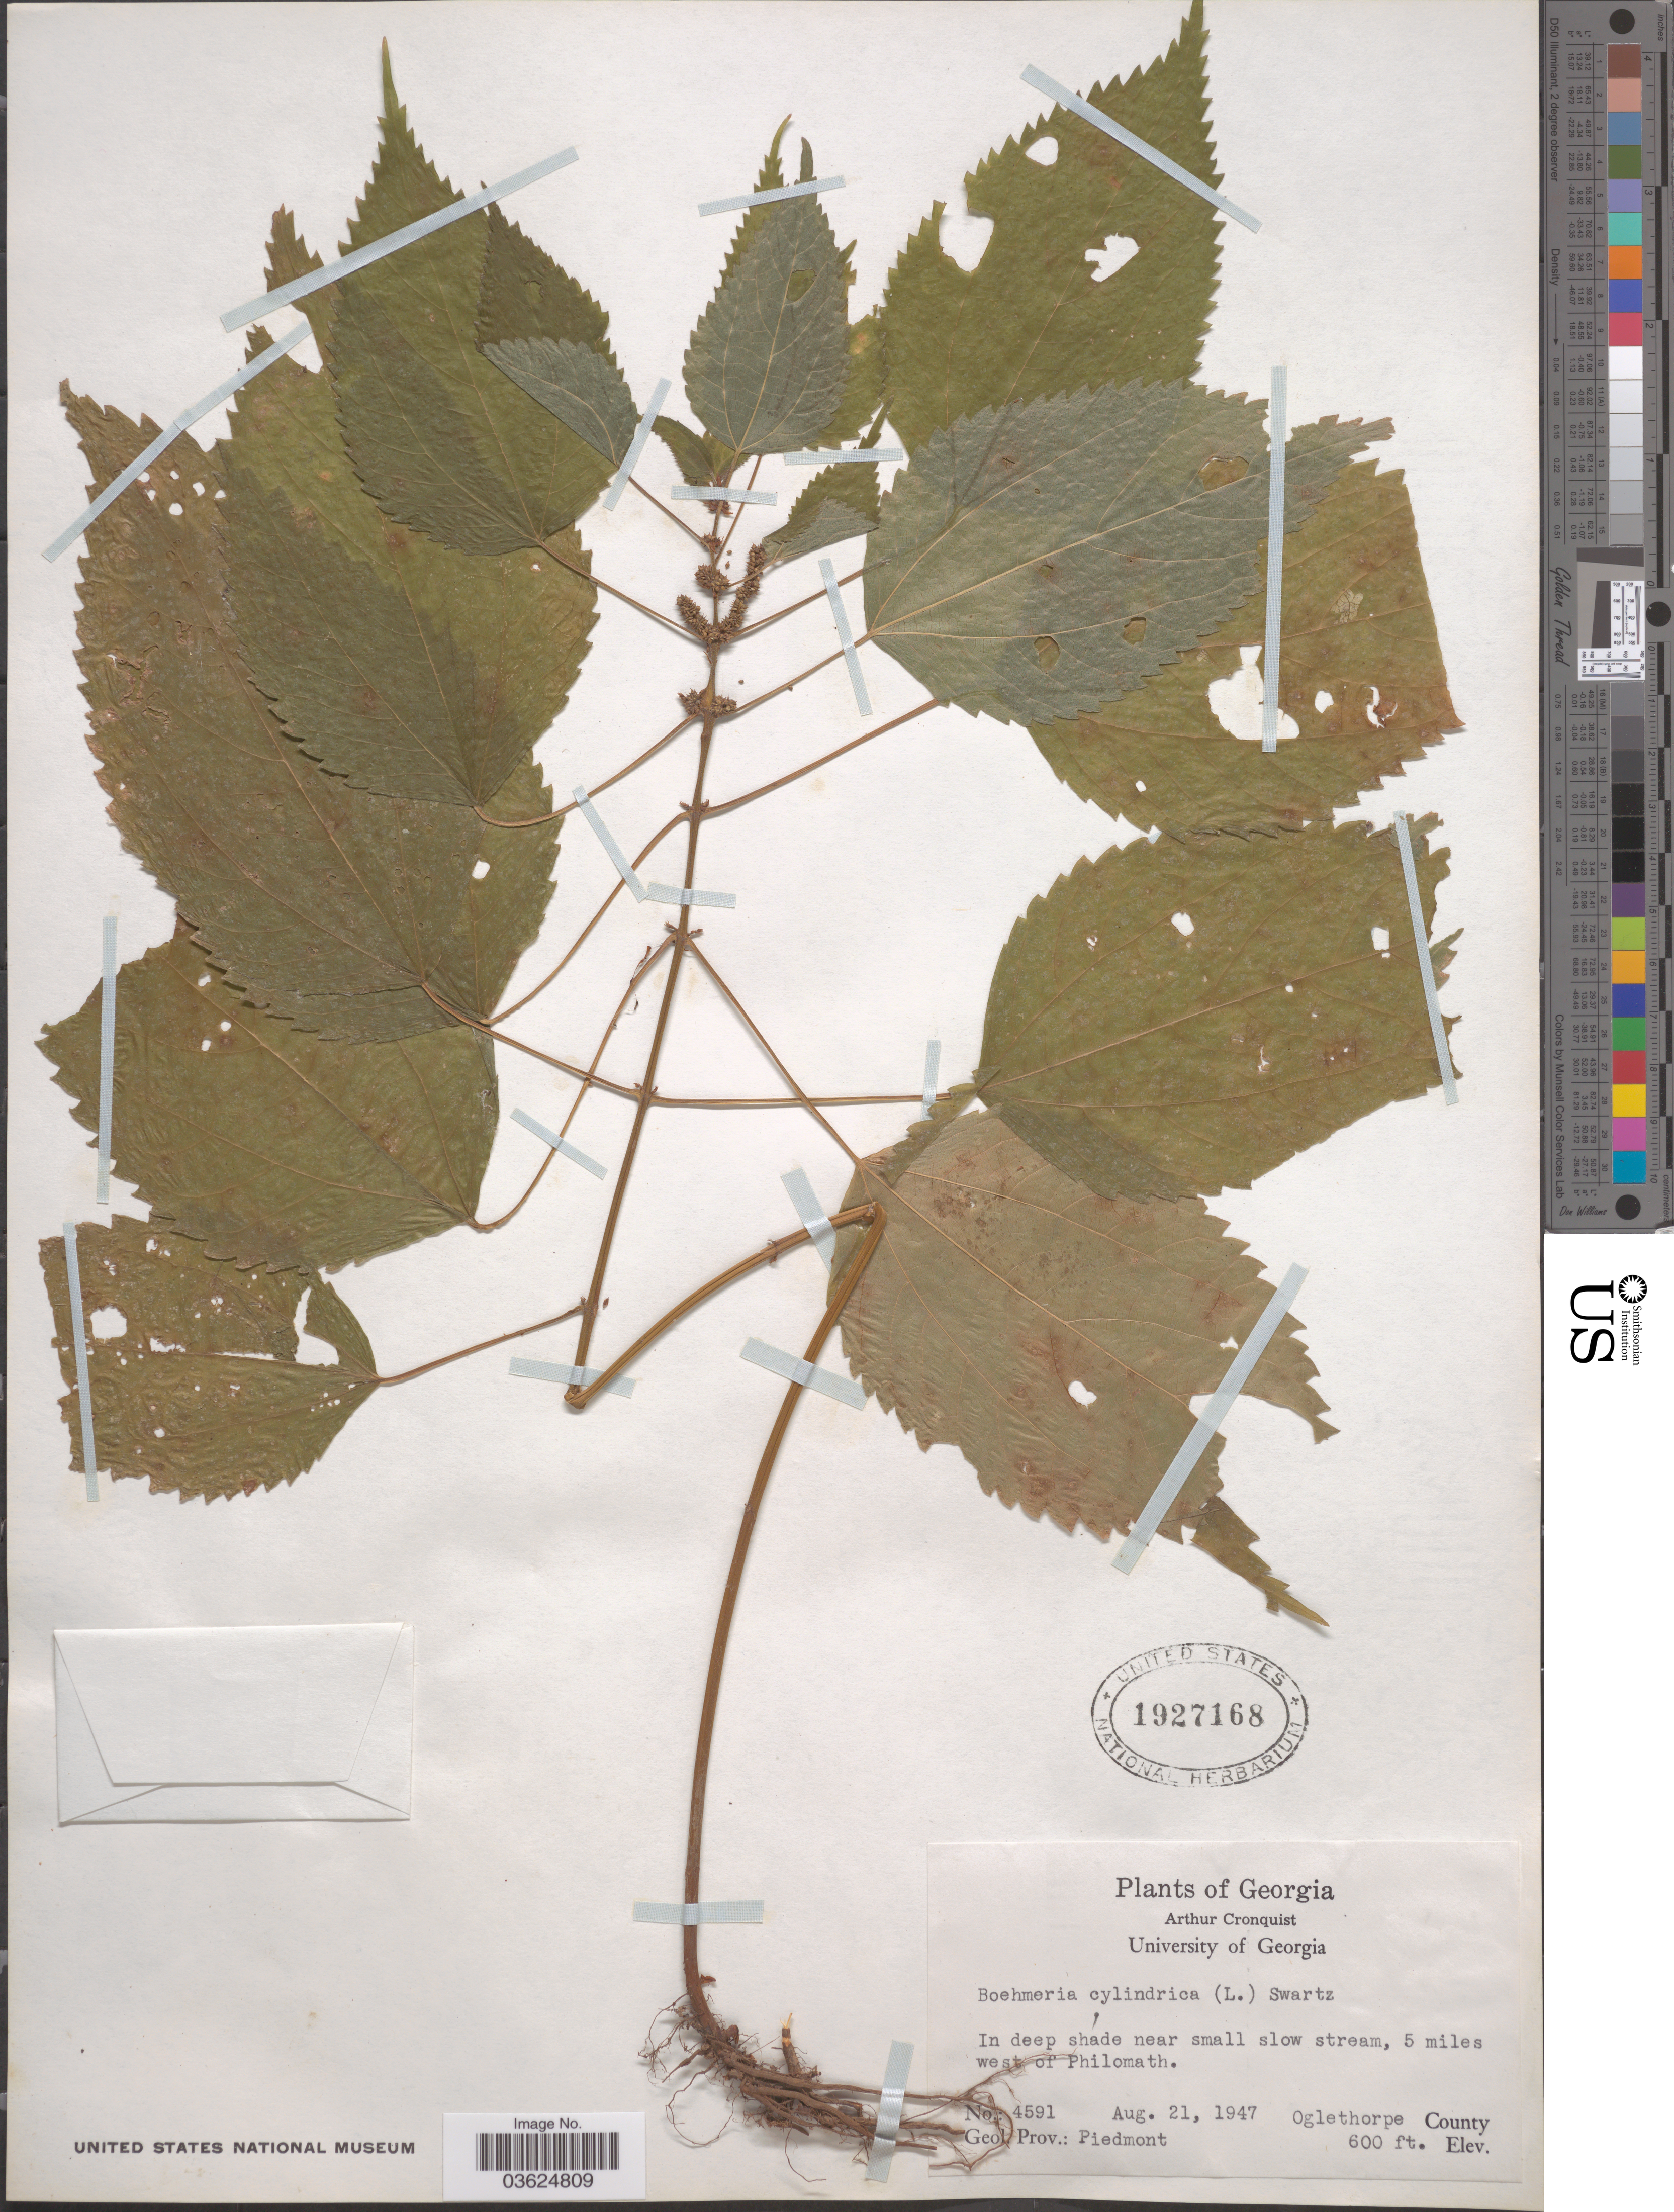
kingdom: Plantae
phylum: Tracheophyta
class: Magnoliopsida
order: Rosales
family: Urticaceae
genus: Boehmeria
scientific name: Boehmeria cylindrica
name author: (L.) Sw.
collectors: A. J. Cronquist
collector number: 4591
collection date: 1947-08-21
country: United States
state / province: Georgia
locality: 5 miles west of Philomath. Oglethorpe County. Geol. Prov.: Piedmont.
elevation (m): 183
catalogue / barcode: US 1927168